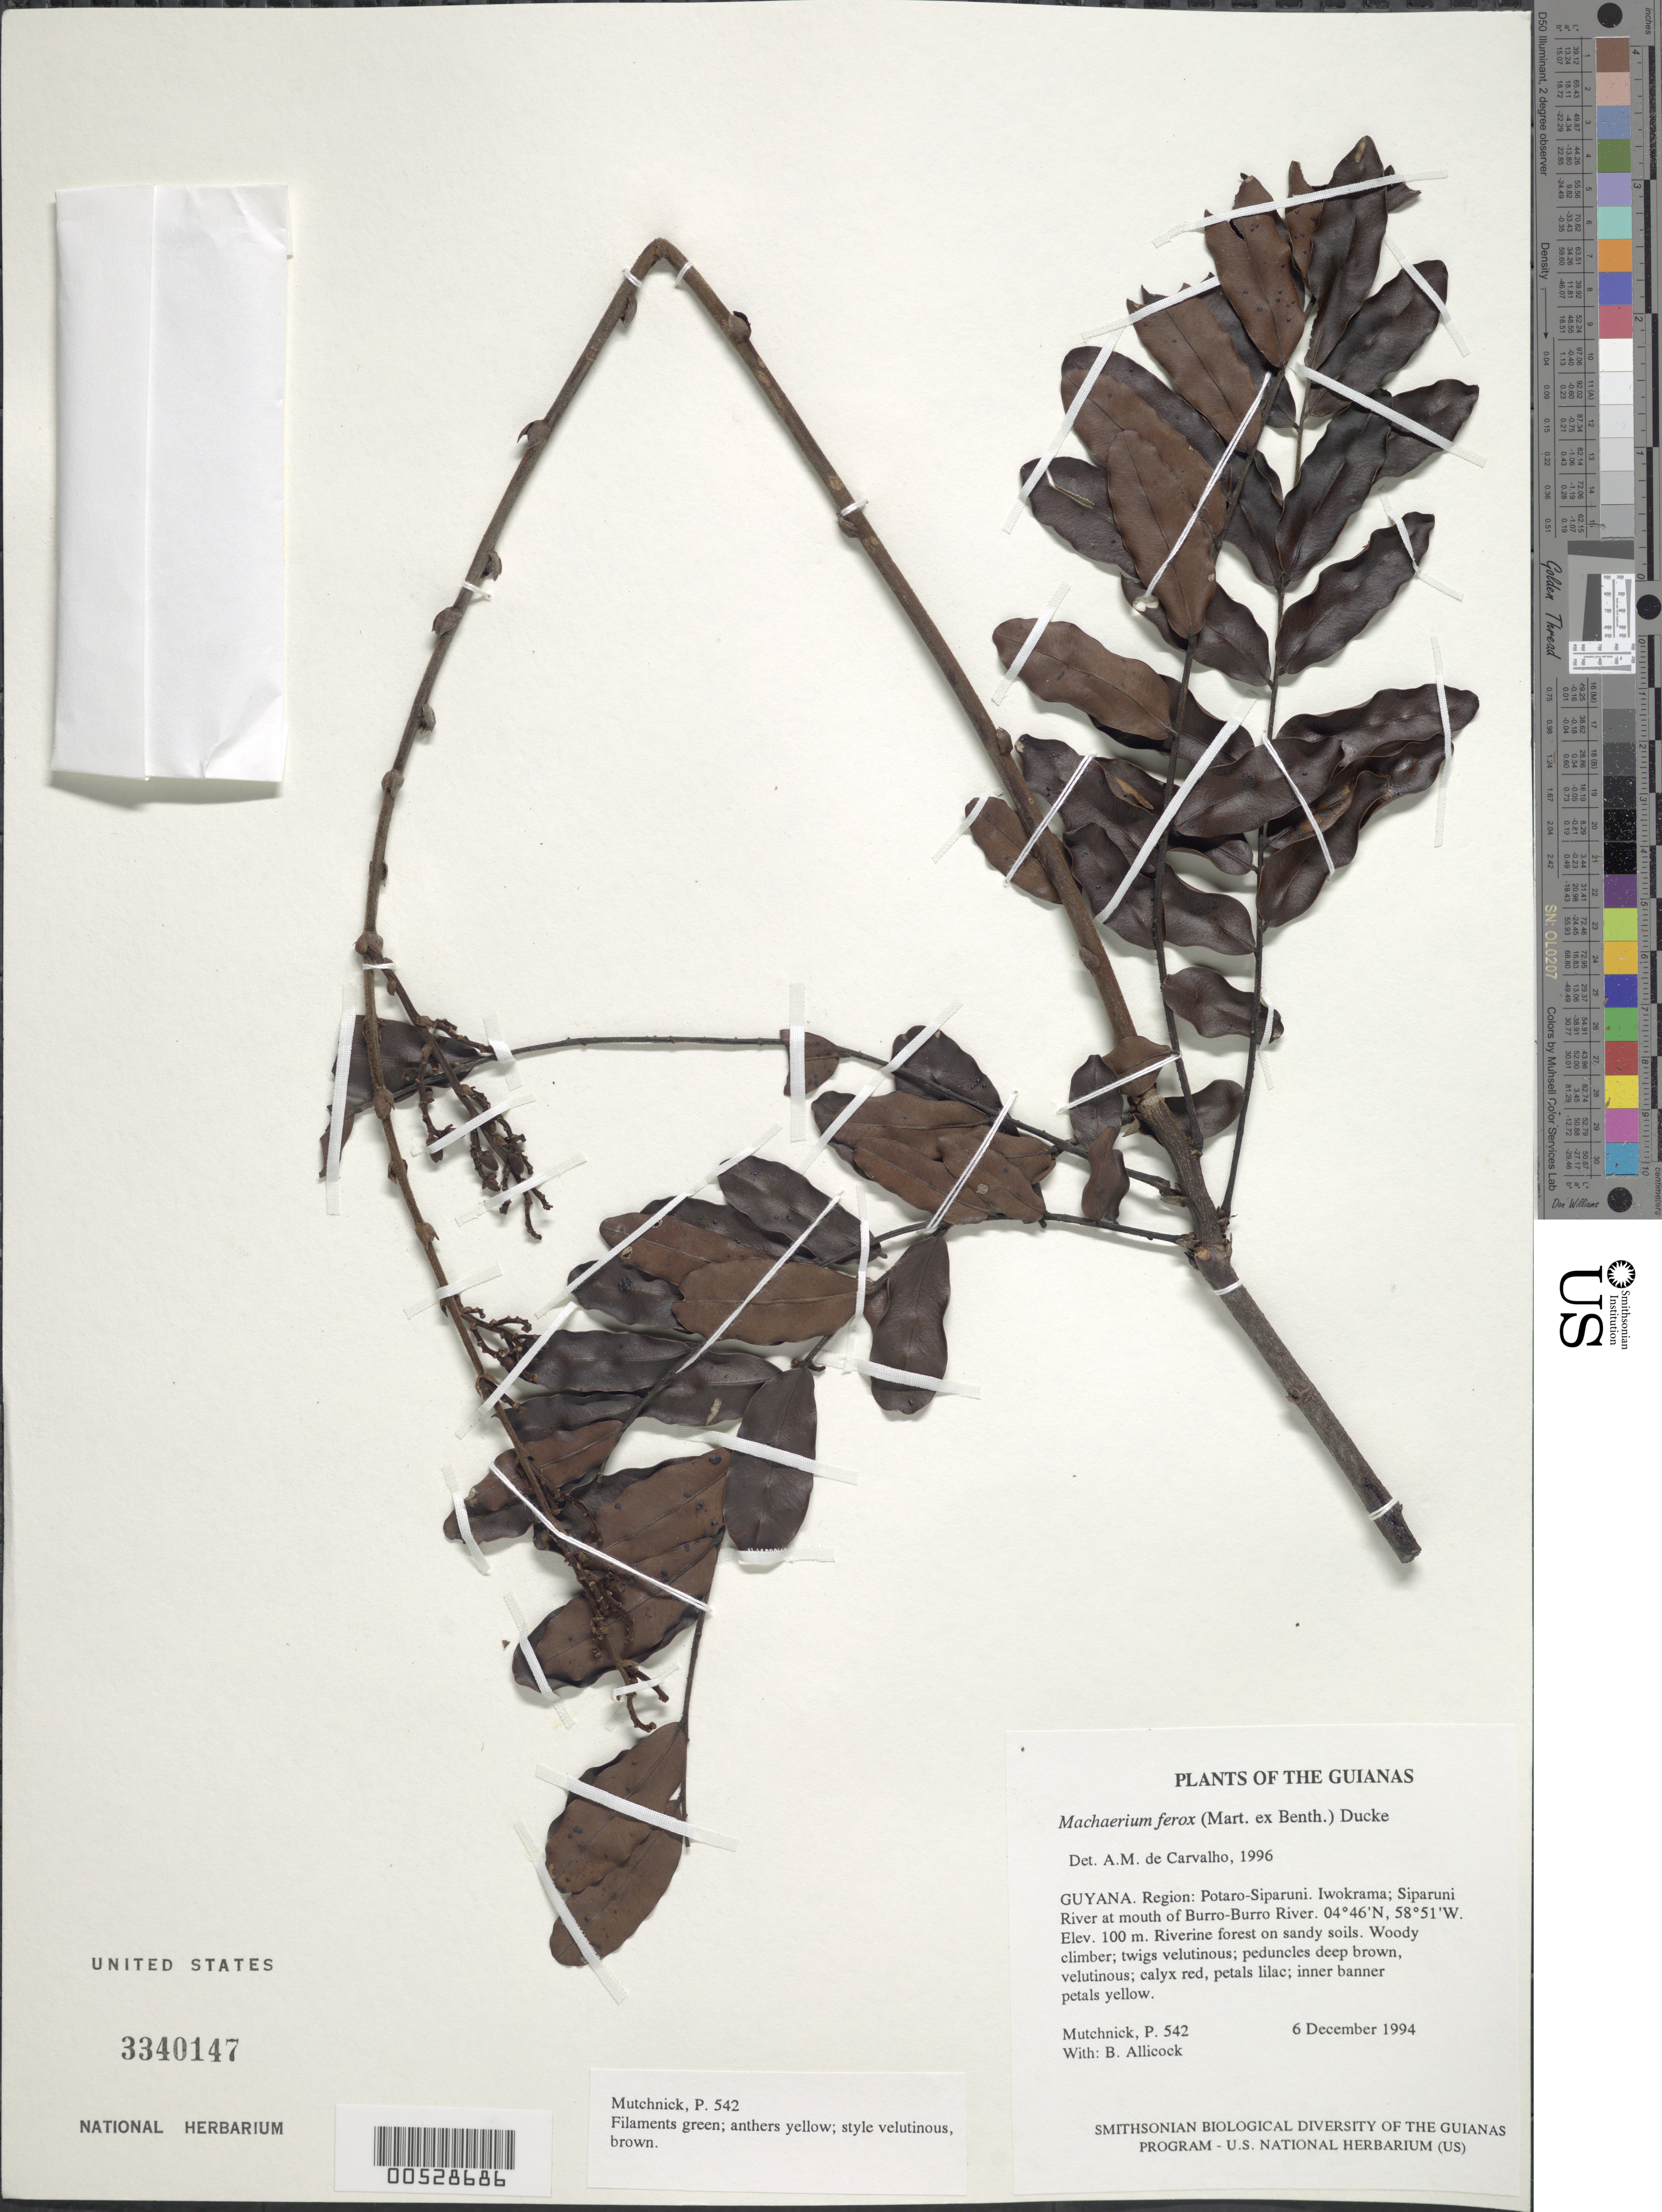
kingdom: Plantae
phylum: Tracheophyta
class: Magnoliopsida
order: Fabales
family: Fabaceae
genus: Machaerium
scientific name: Machaerium ferox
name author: (Mart. ex Benth.) Ducke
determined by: Carvalho, A. M. V. de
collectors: P. Mutchnick & B. Allicock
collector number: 542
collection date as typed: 6 December 1994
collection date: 1994-12-06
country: Guyana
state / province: Potaro-Siparuni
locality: Iwokrama; Siparuni River at mouth of Burro-Burro River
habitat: Riverine forest on sandy soils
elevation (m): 100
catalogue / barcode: US 3340147